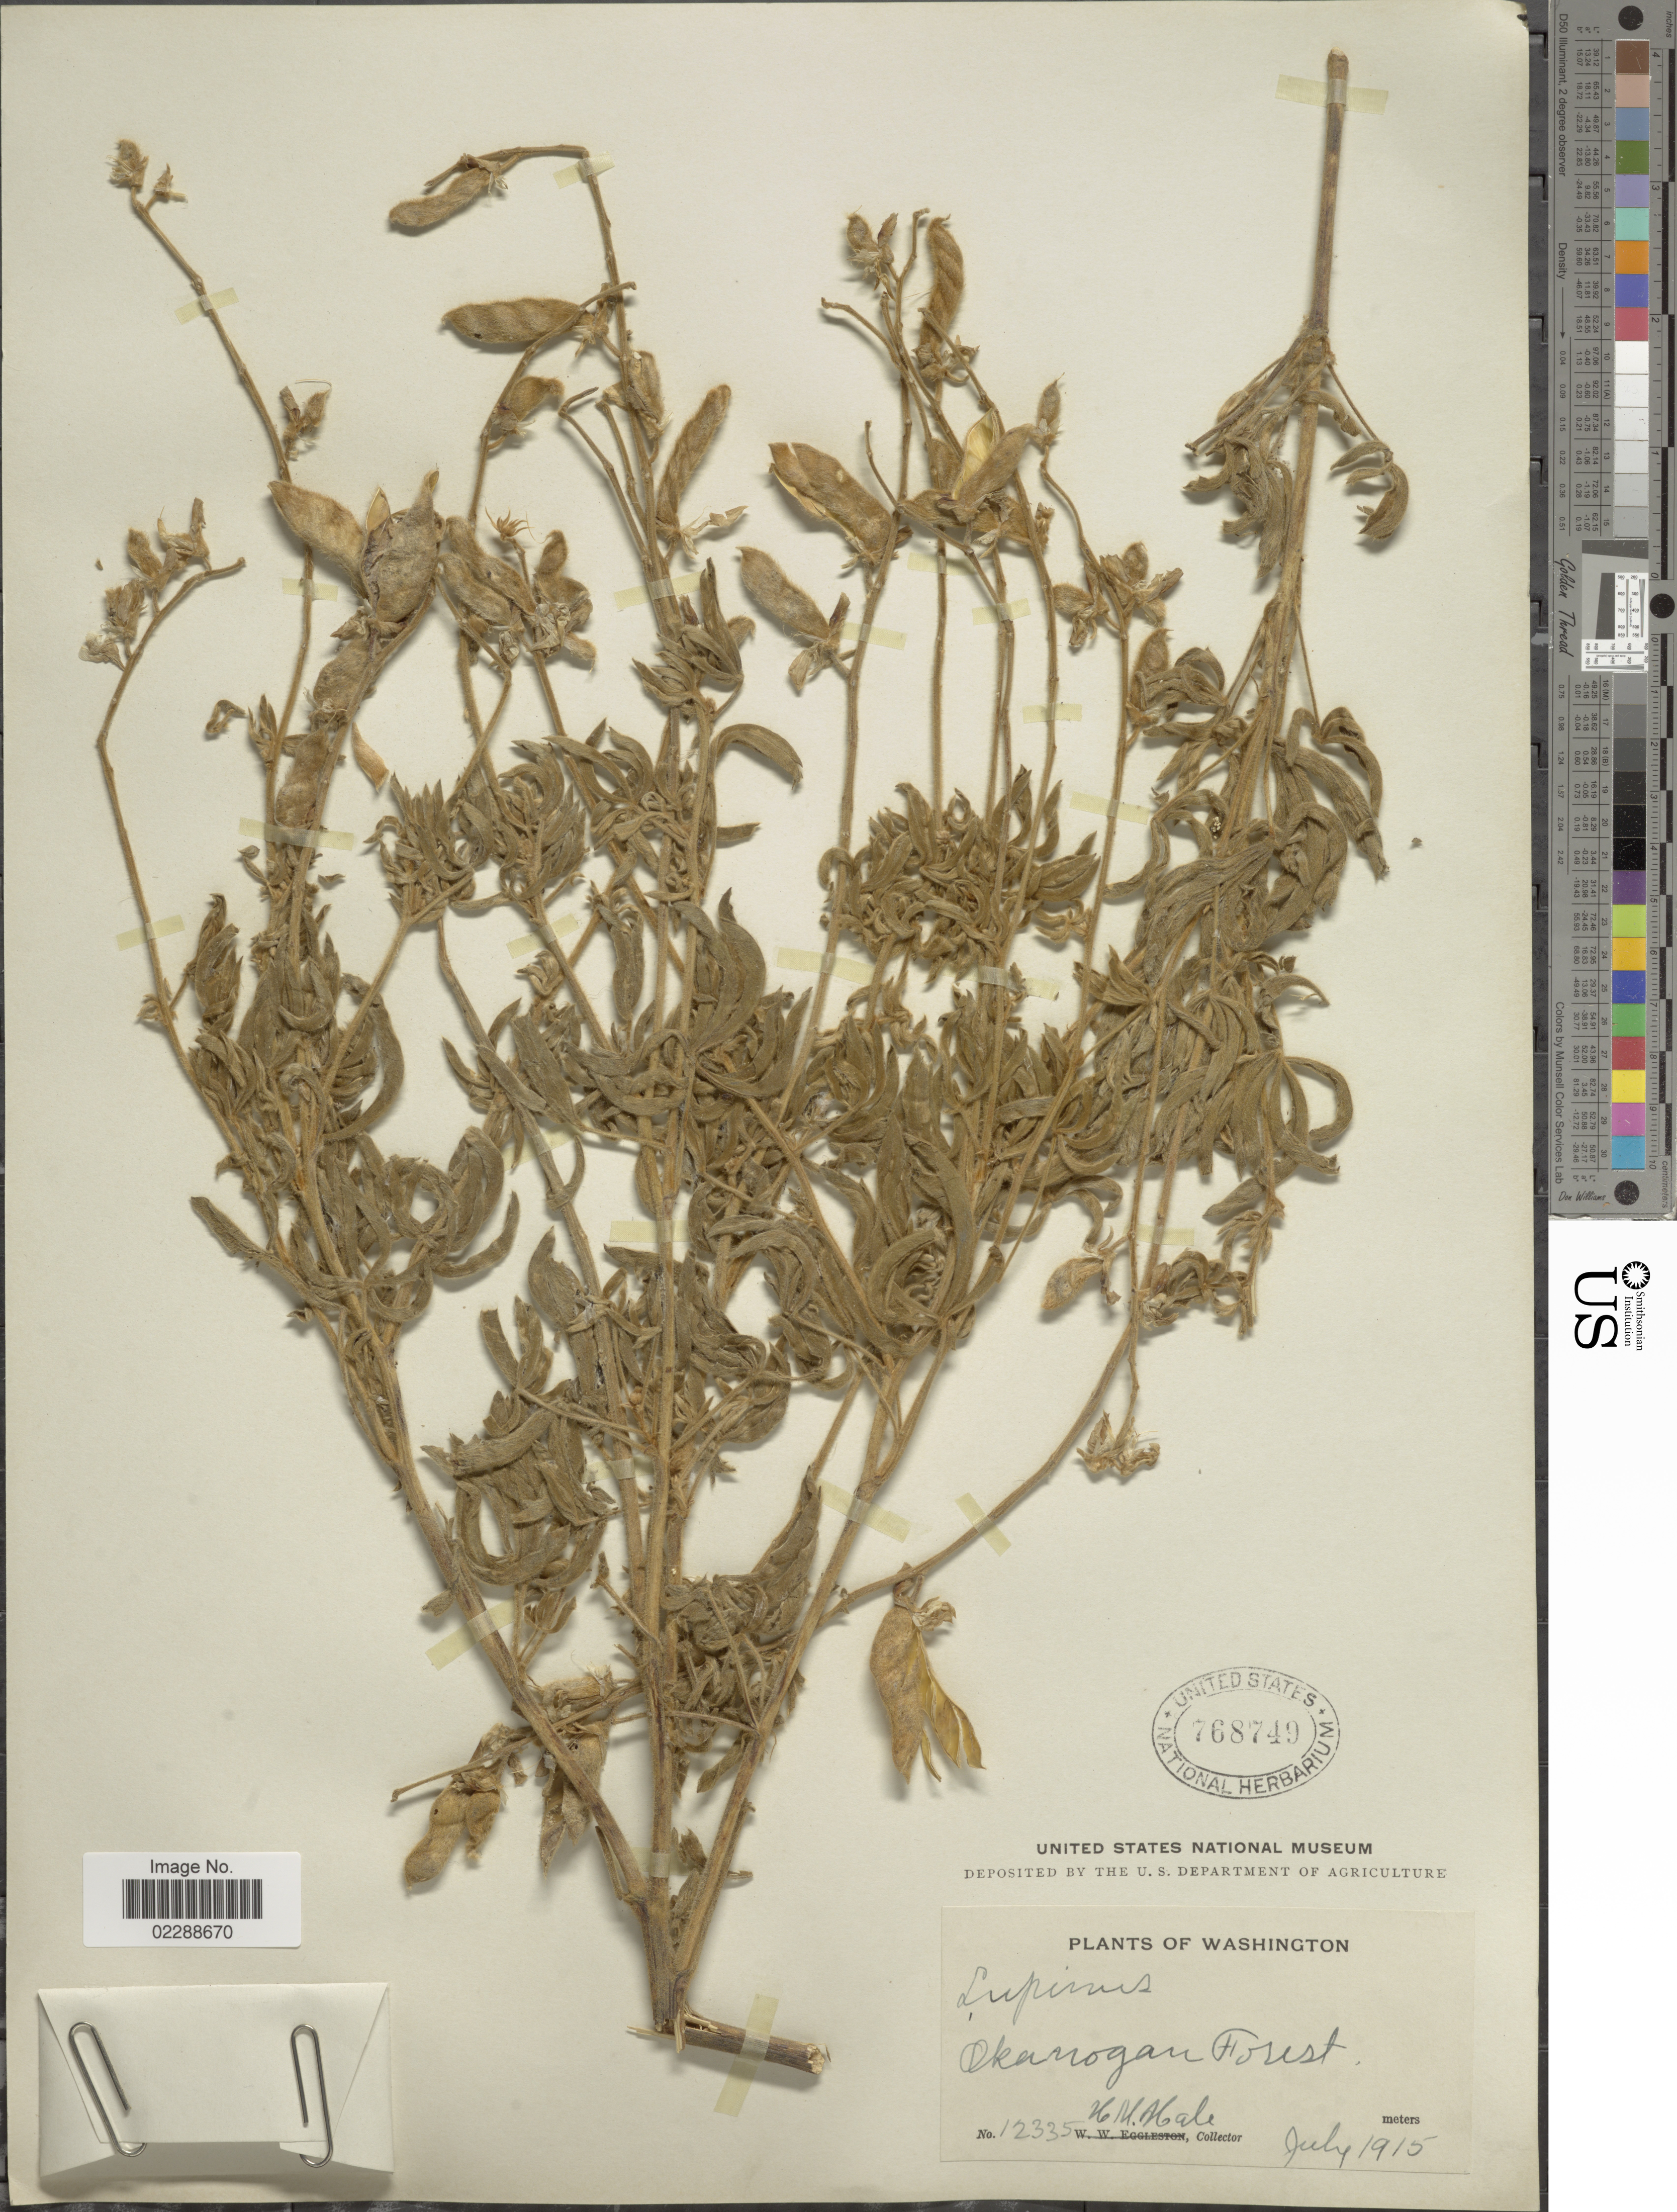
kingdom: Plantae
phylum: Tracheophyta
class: Magnoliopsida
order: Fabales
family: Fabaceae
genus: Lupinus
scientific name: Lupinus sp.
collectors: H. M. Hale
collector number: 12335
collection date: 1915-07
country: United States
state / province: Washington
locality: Okanogan Forest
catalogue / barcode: US 768749